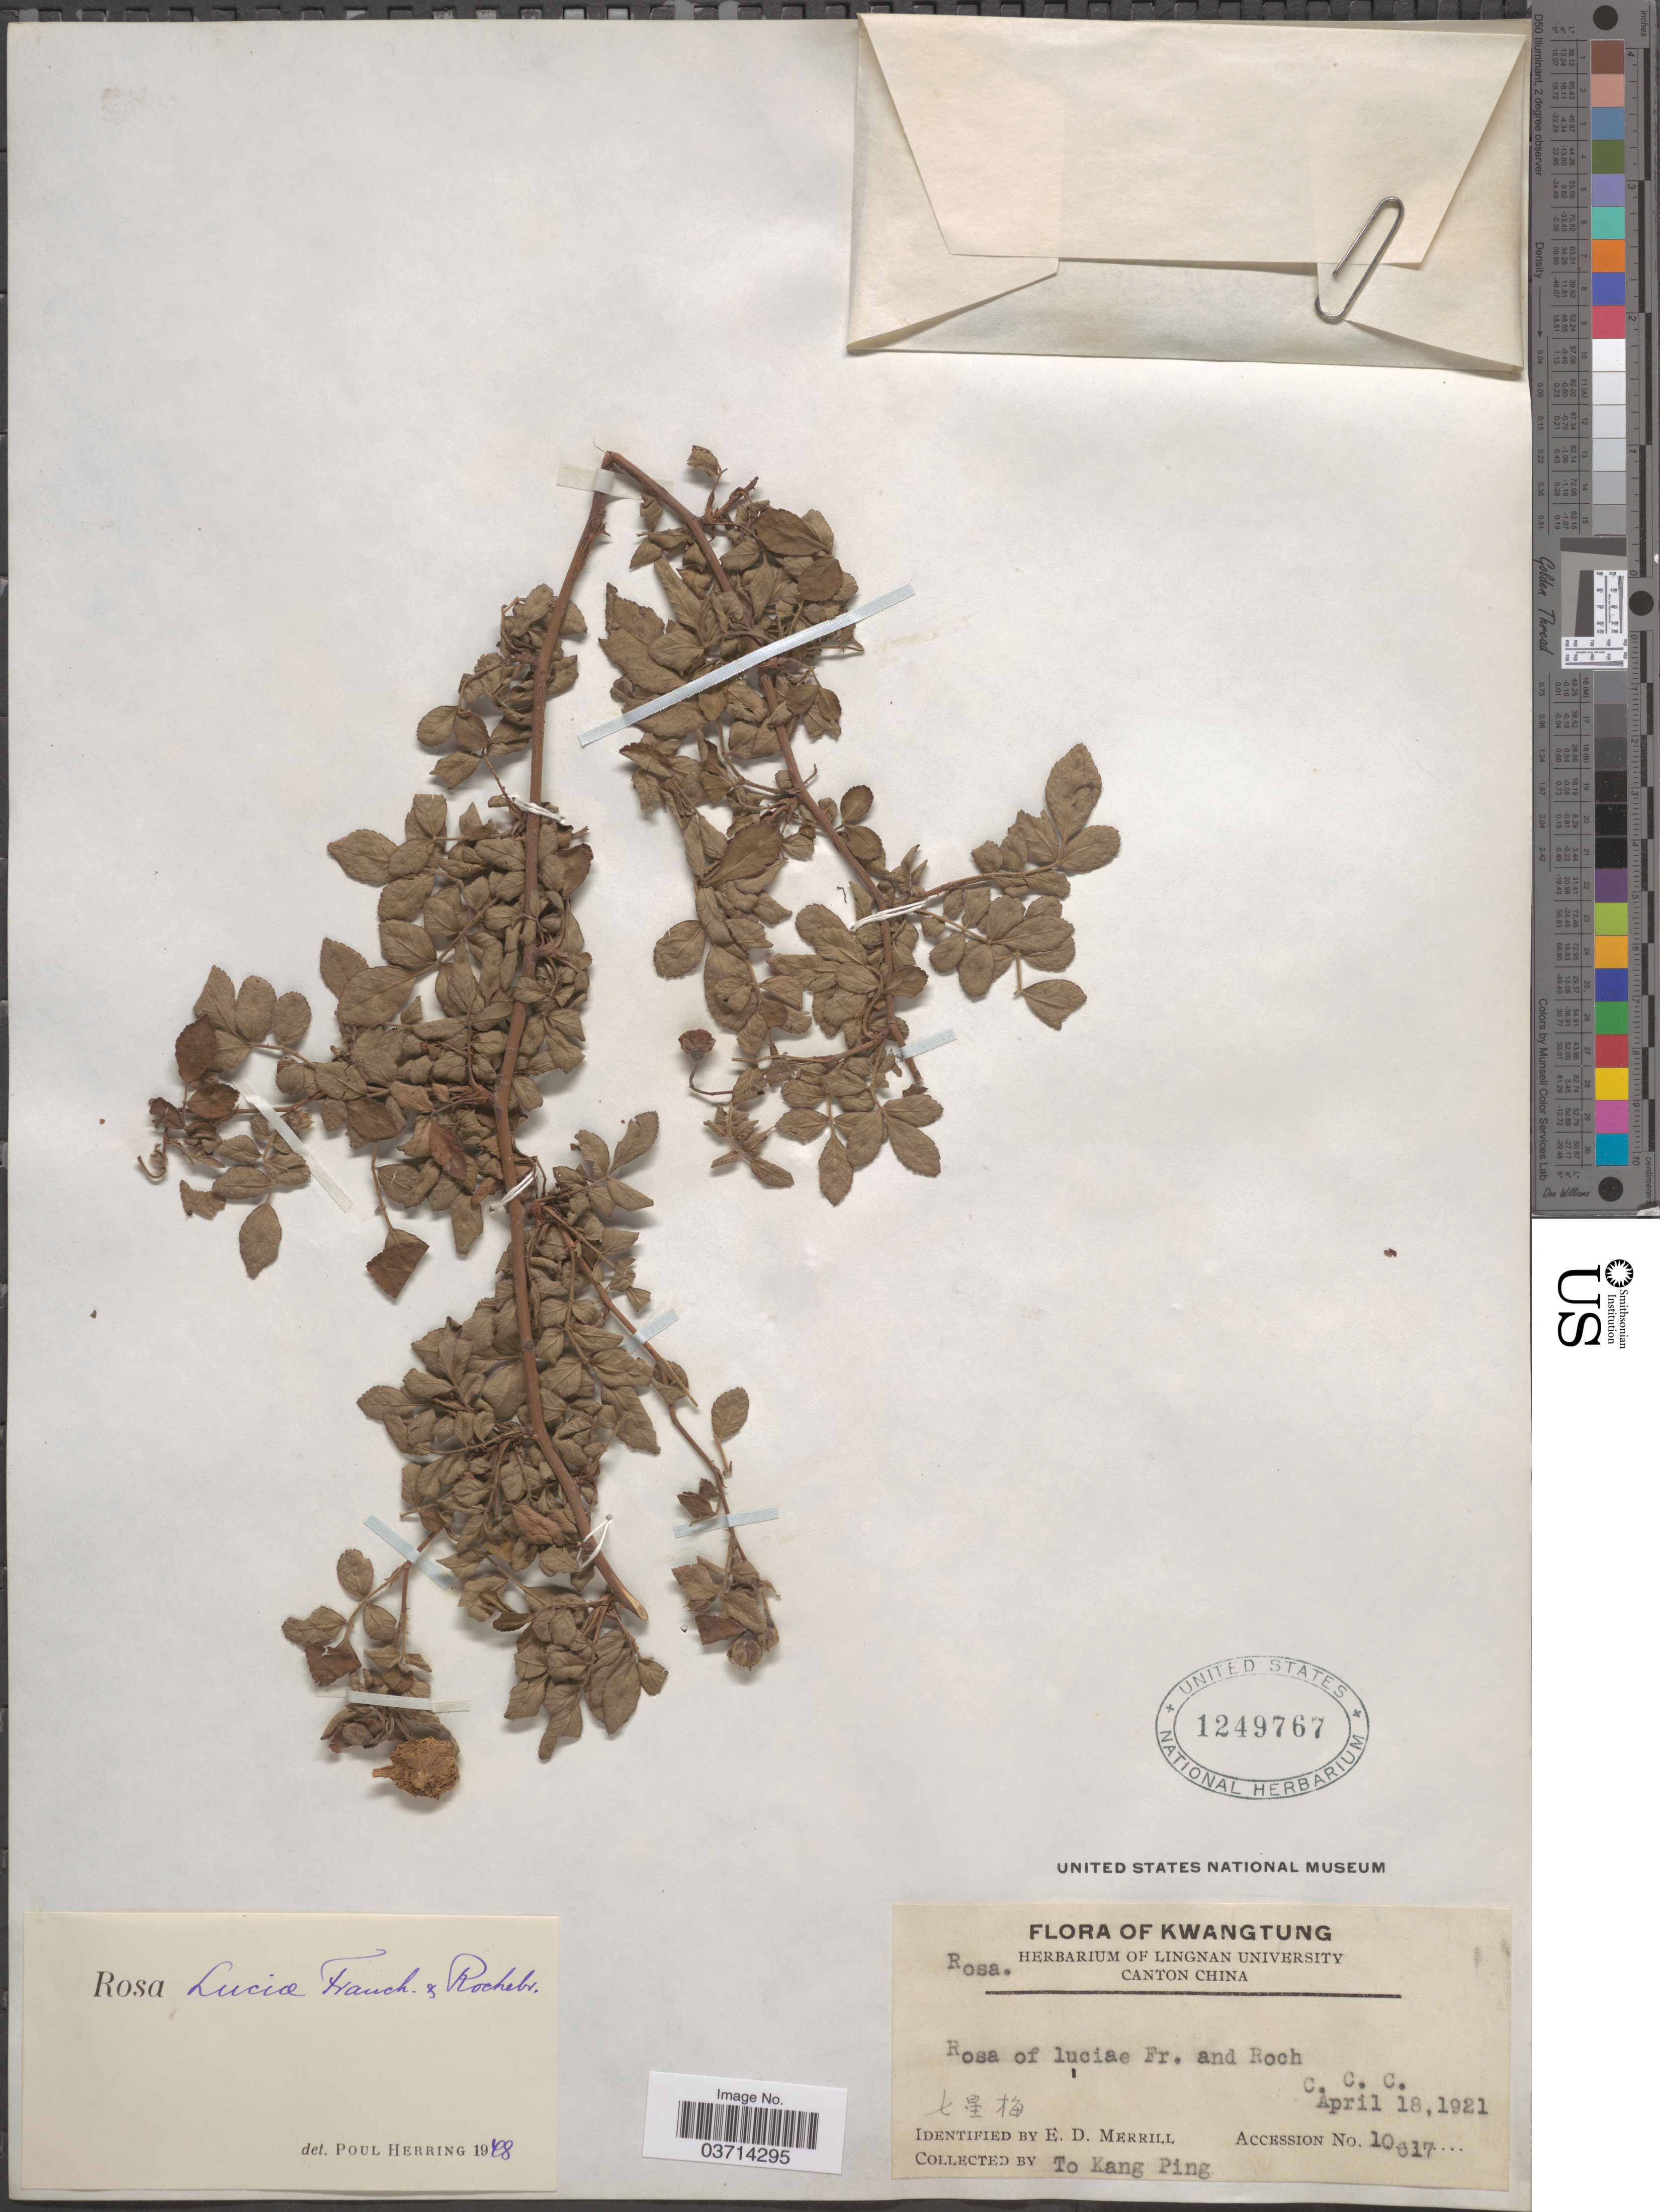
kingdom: Plantae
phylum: Tracheophyta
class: Magnoliopsida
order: Rosales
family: Rosaceae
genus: Rosa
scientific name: Rosa luciae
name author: Franch. & Rochebr.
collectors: T. Ping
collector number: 10617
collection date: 1921-04-18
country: China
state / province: Guangdong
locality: Kwangtung.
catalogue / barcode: US 1249767